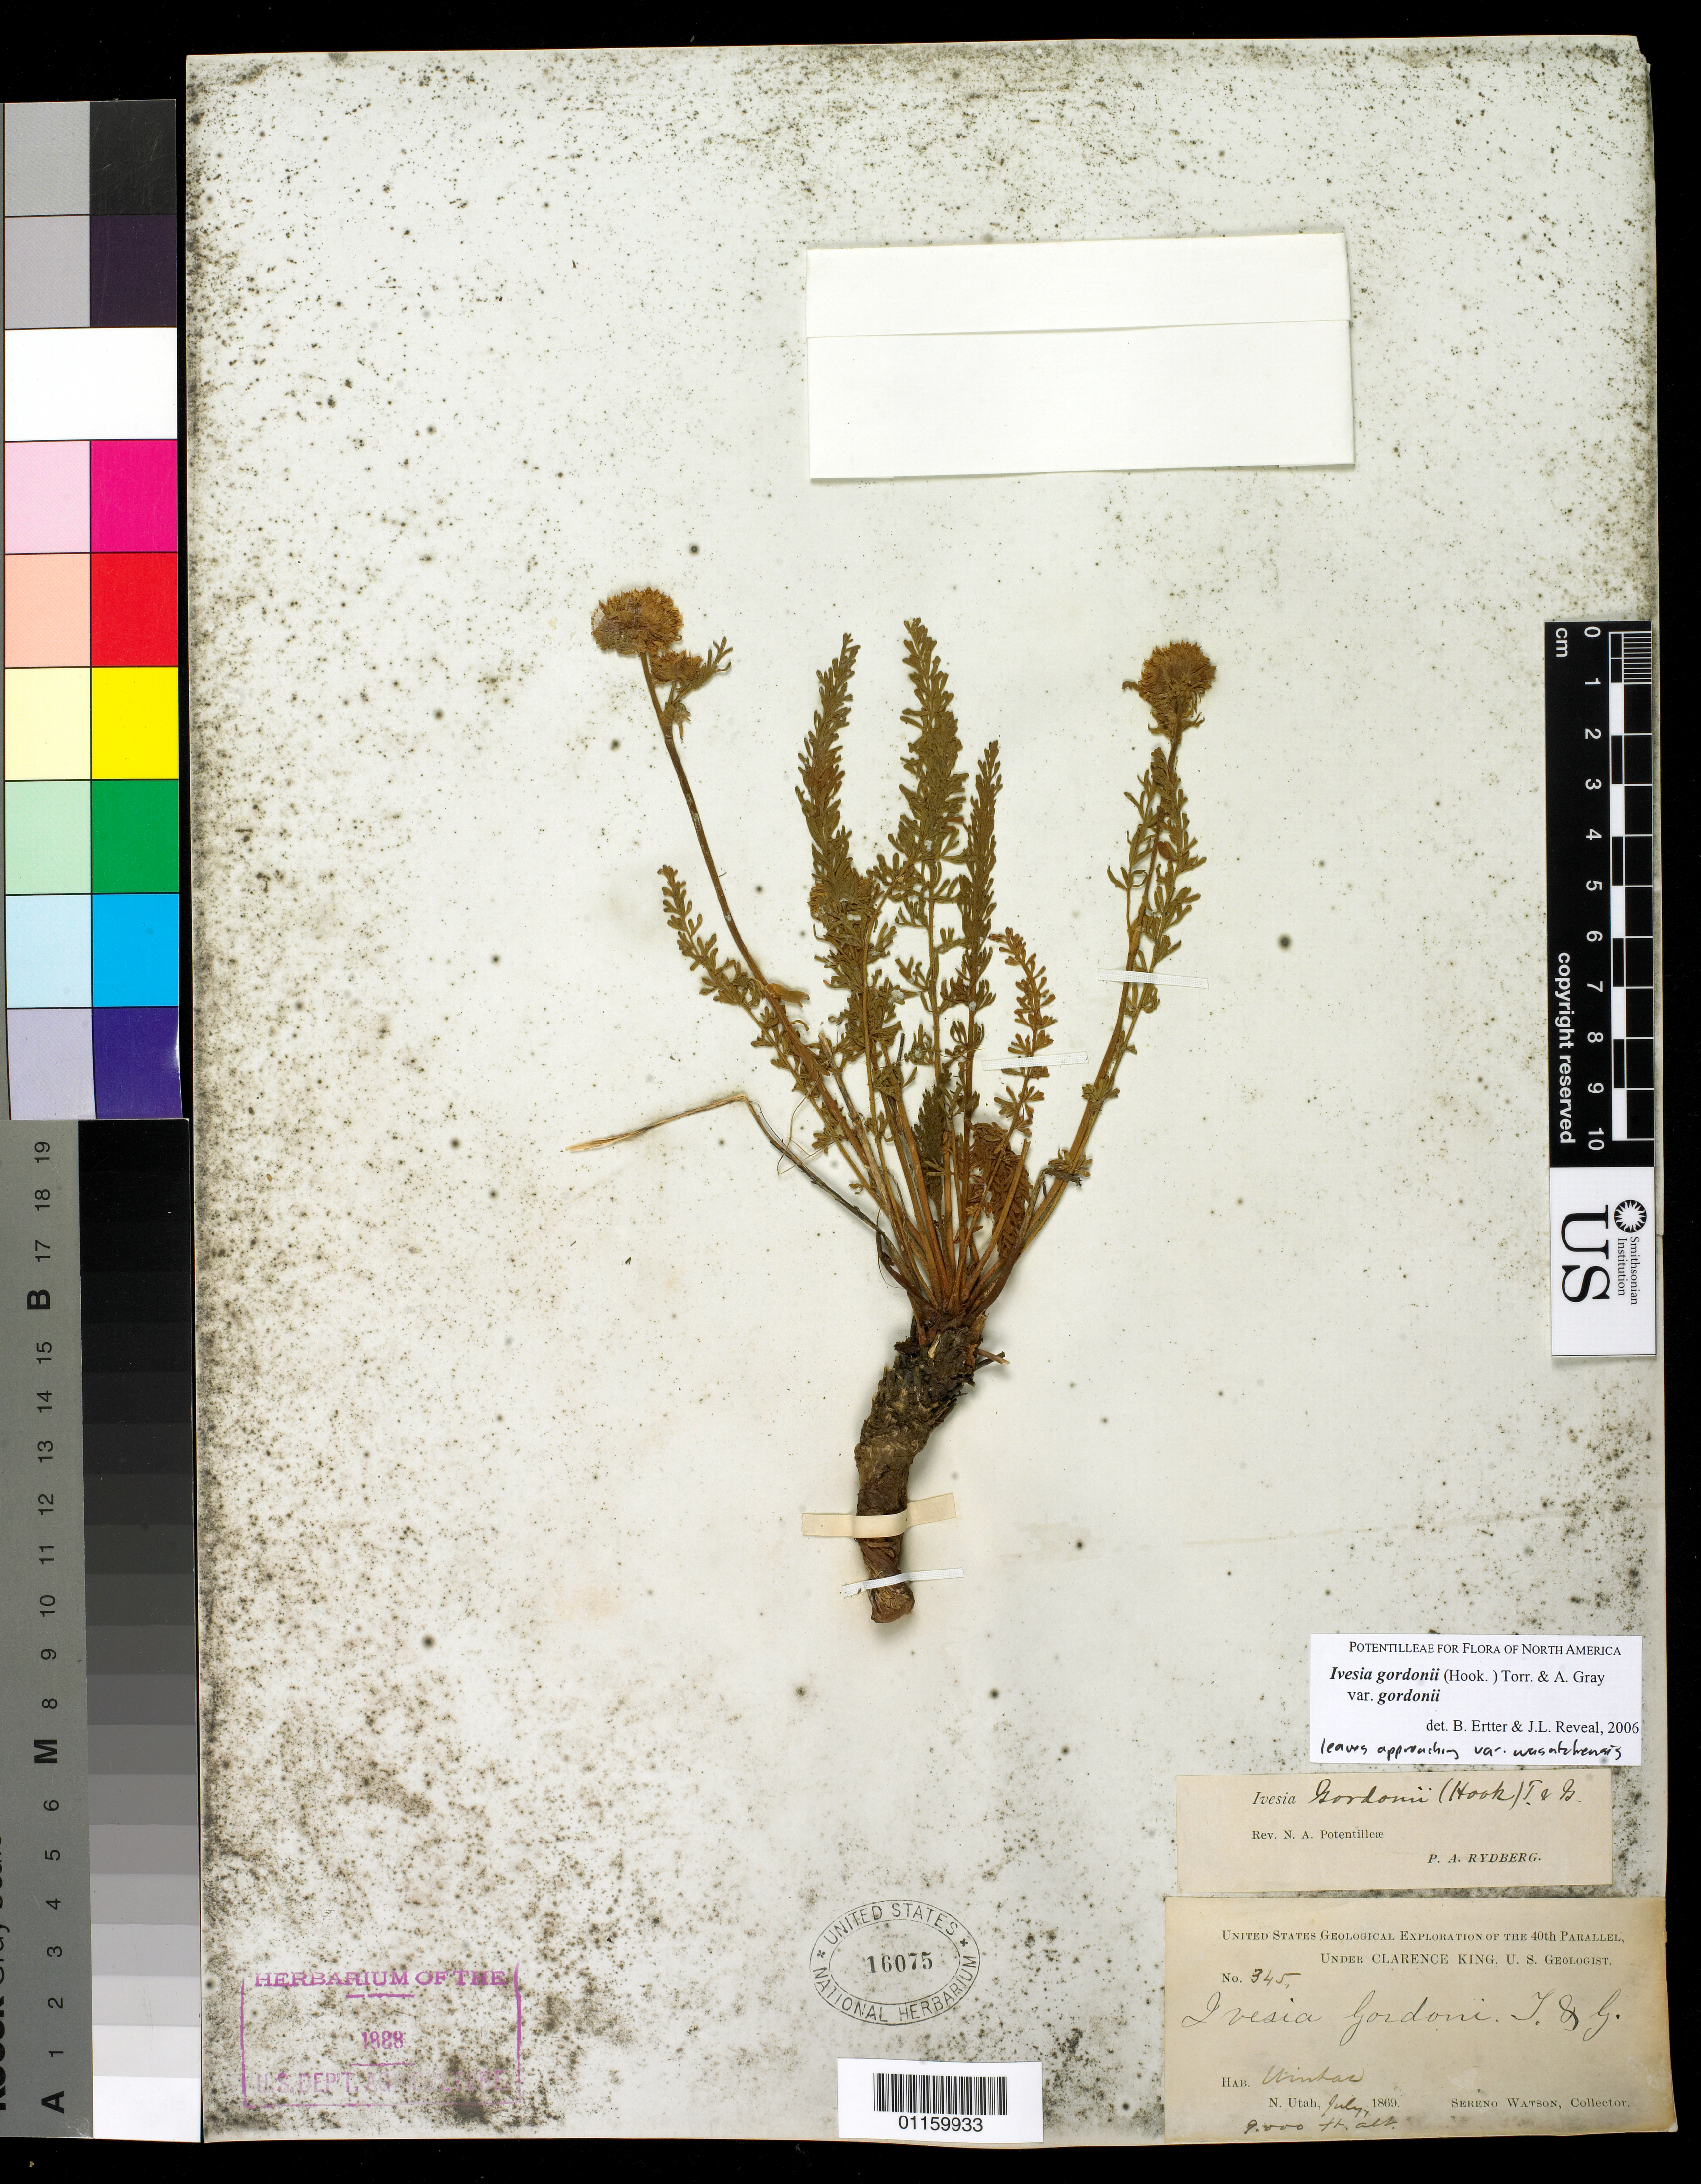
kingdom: Plantae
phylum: Tracheophyta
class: Magnoliopsida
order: Rosales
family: Rosaceae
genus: Potentilla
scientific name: Potentilla gordonii var. gordonii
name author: (Hook.) Greene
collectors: S. Watson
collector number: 345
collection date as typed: Jul 1869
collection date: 1869-07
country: United States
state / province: Utah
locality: Uintas, N. Utah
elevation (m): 2743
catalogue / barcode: US 16075